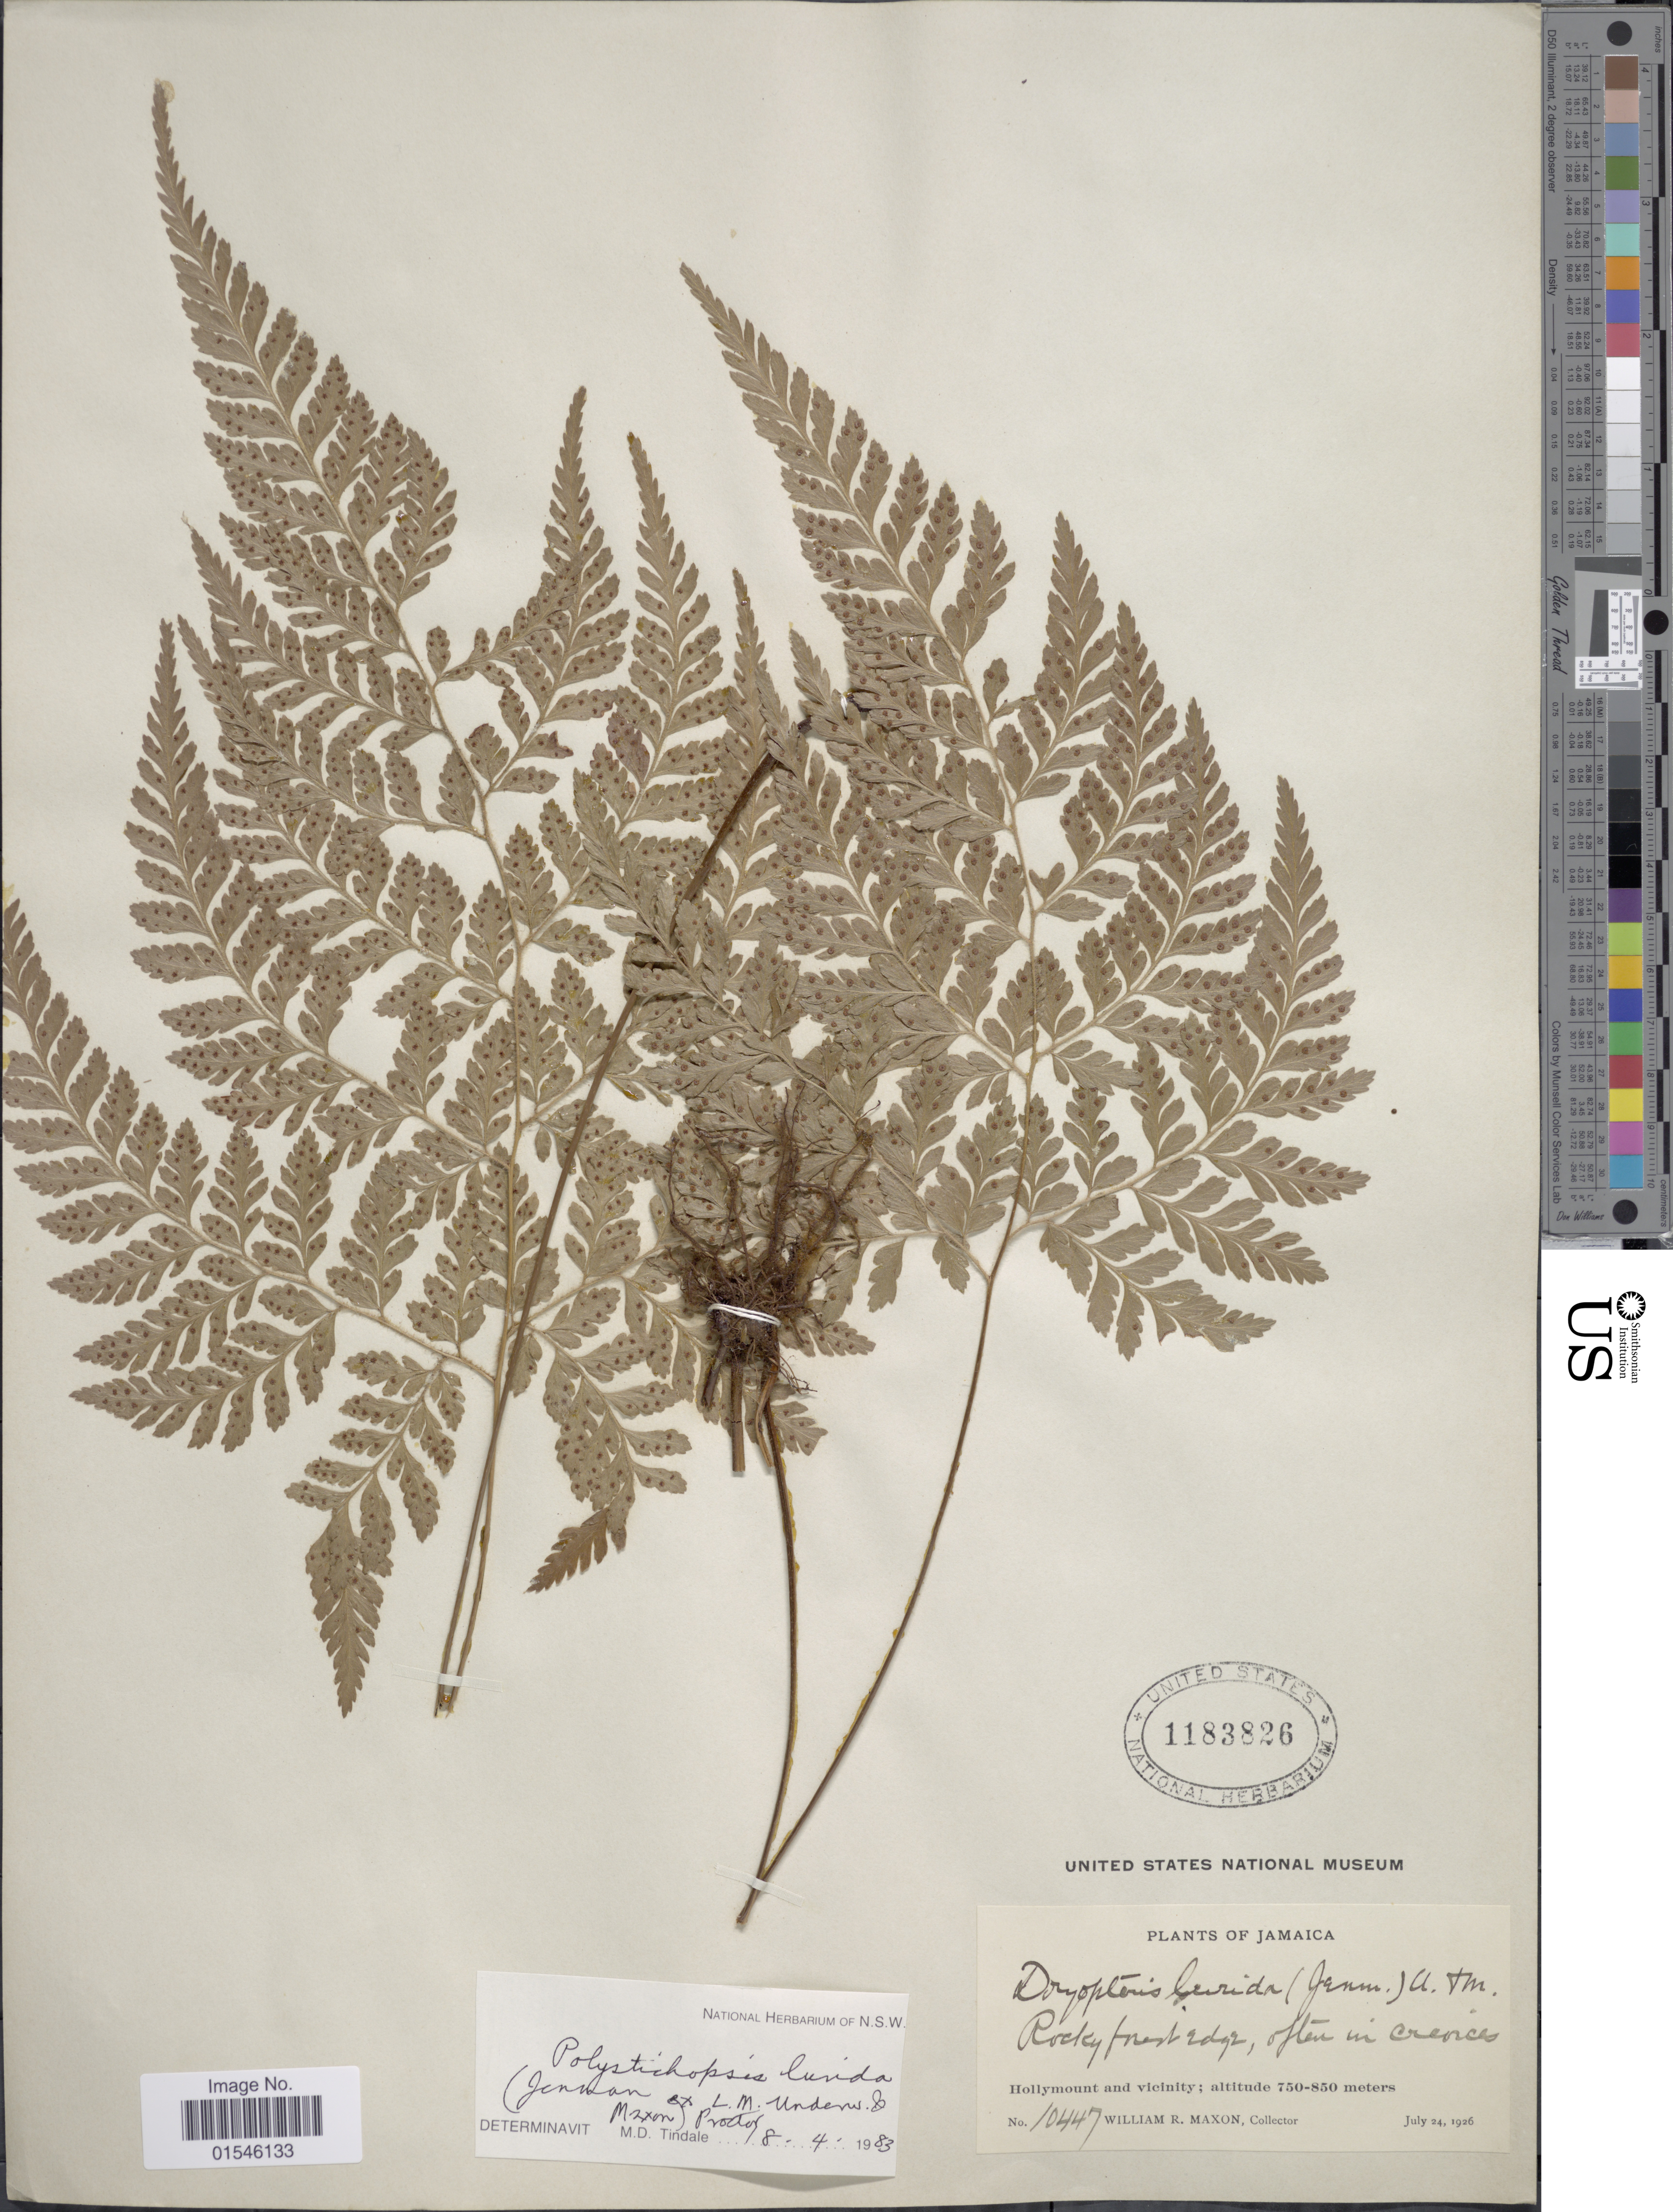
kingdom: Plantae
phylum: Tracheophyta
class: Polypodiopsida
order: Polypodiales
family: Dryopteridaceae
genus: Polystichopsis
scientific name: Polystichopsis lurida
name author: (Jenman ex Underw. & Maxon) C.V. Morton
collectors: W. R. Maxon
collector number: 10447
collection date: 1926-07-24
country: Jamaica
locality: Hollymount and vicinity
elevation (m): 750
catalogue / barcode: US 1183826